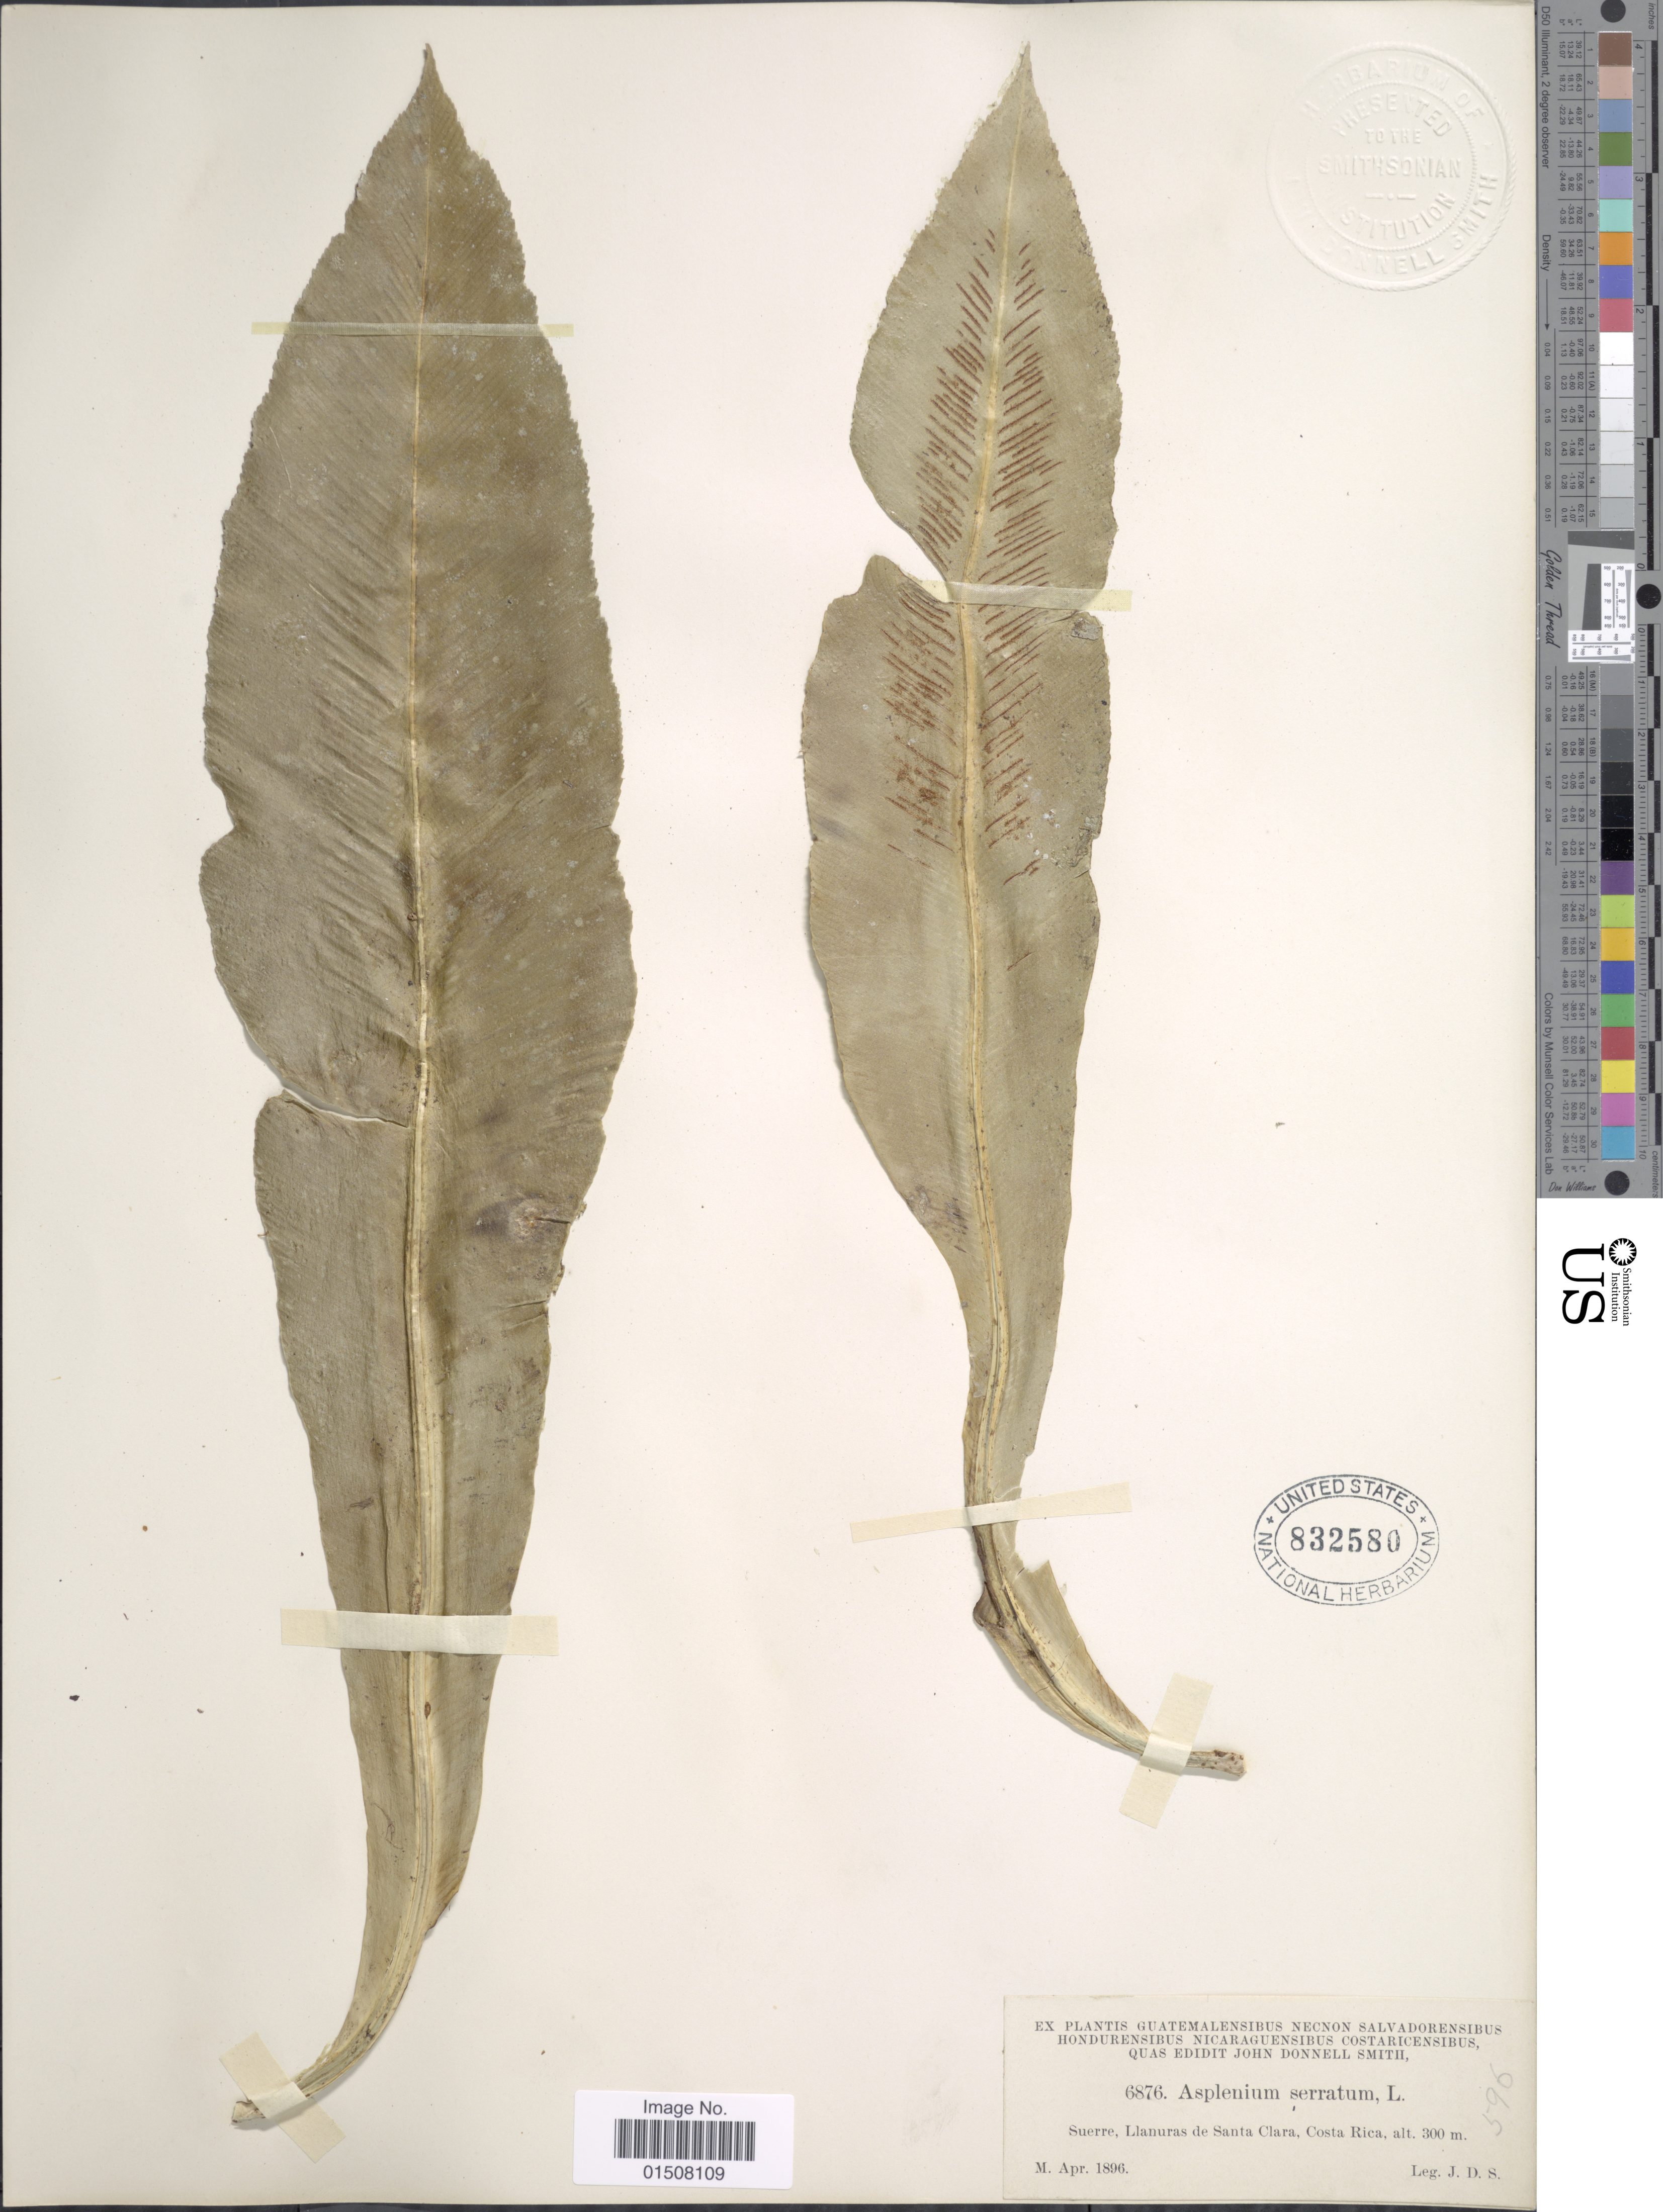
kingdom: Plantae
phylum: Tracheophyta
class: Polypodiopsida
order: Polypodiales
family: Aspleniaceae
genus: Asplenium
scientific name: Asplenium serratum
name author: L.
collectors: J. Donnell Smith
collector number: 6876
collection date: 1896-04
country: Costa Rica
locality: Suerre, Llanuras de Santa Clara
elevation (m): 300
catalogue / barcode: US 832580